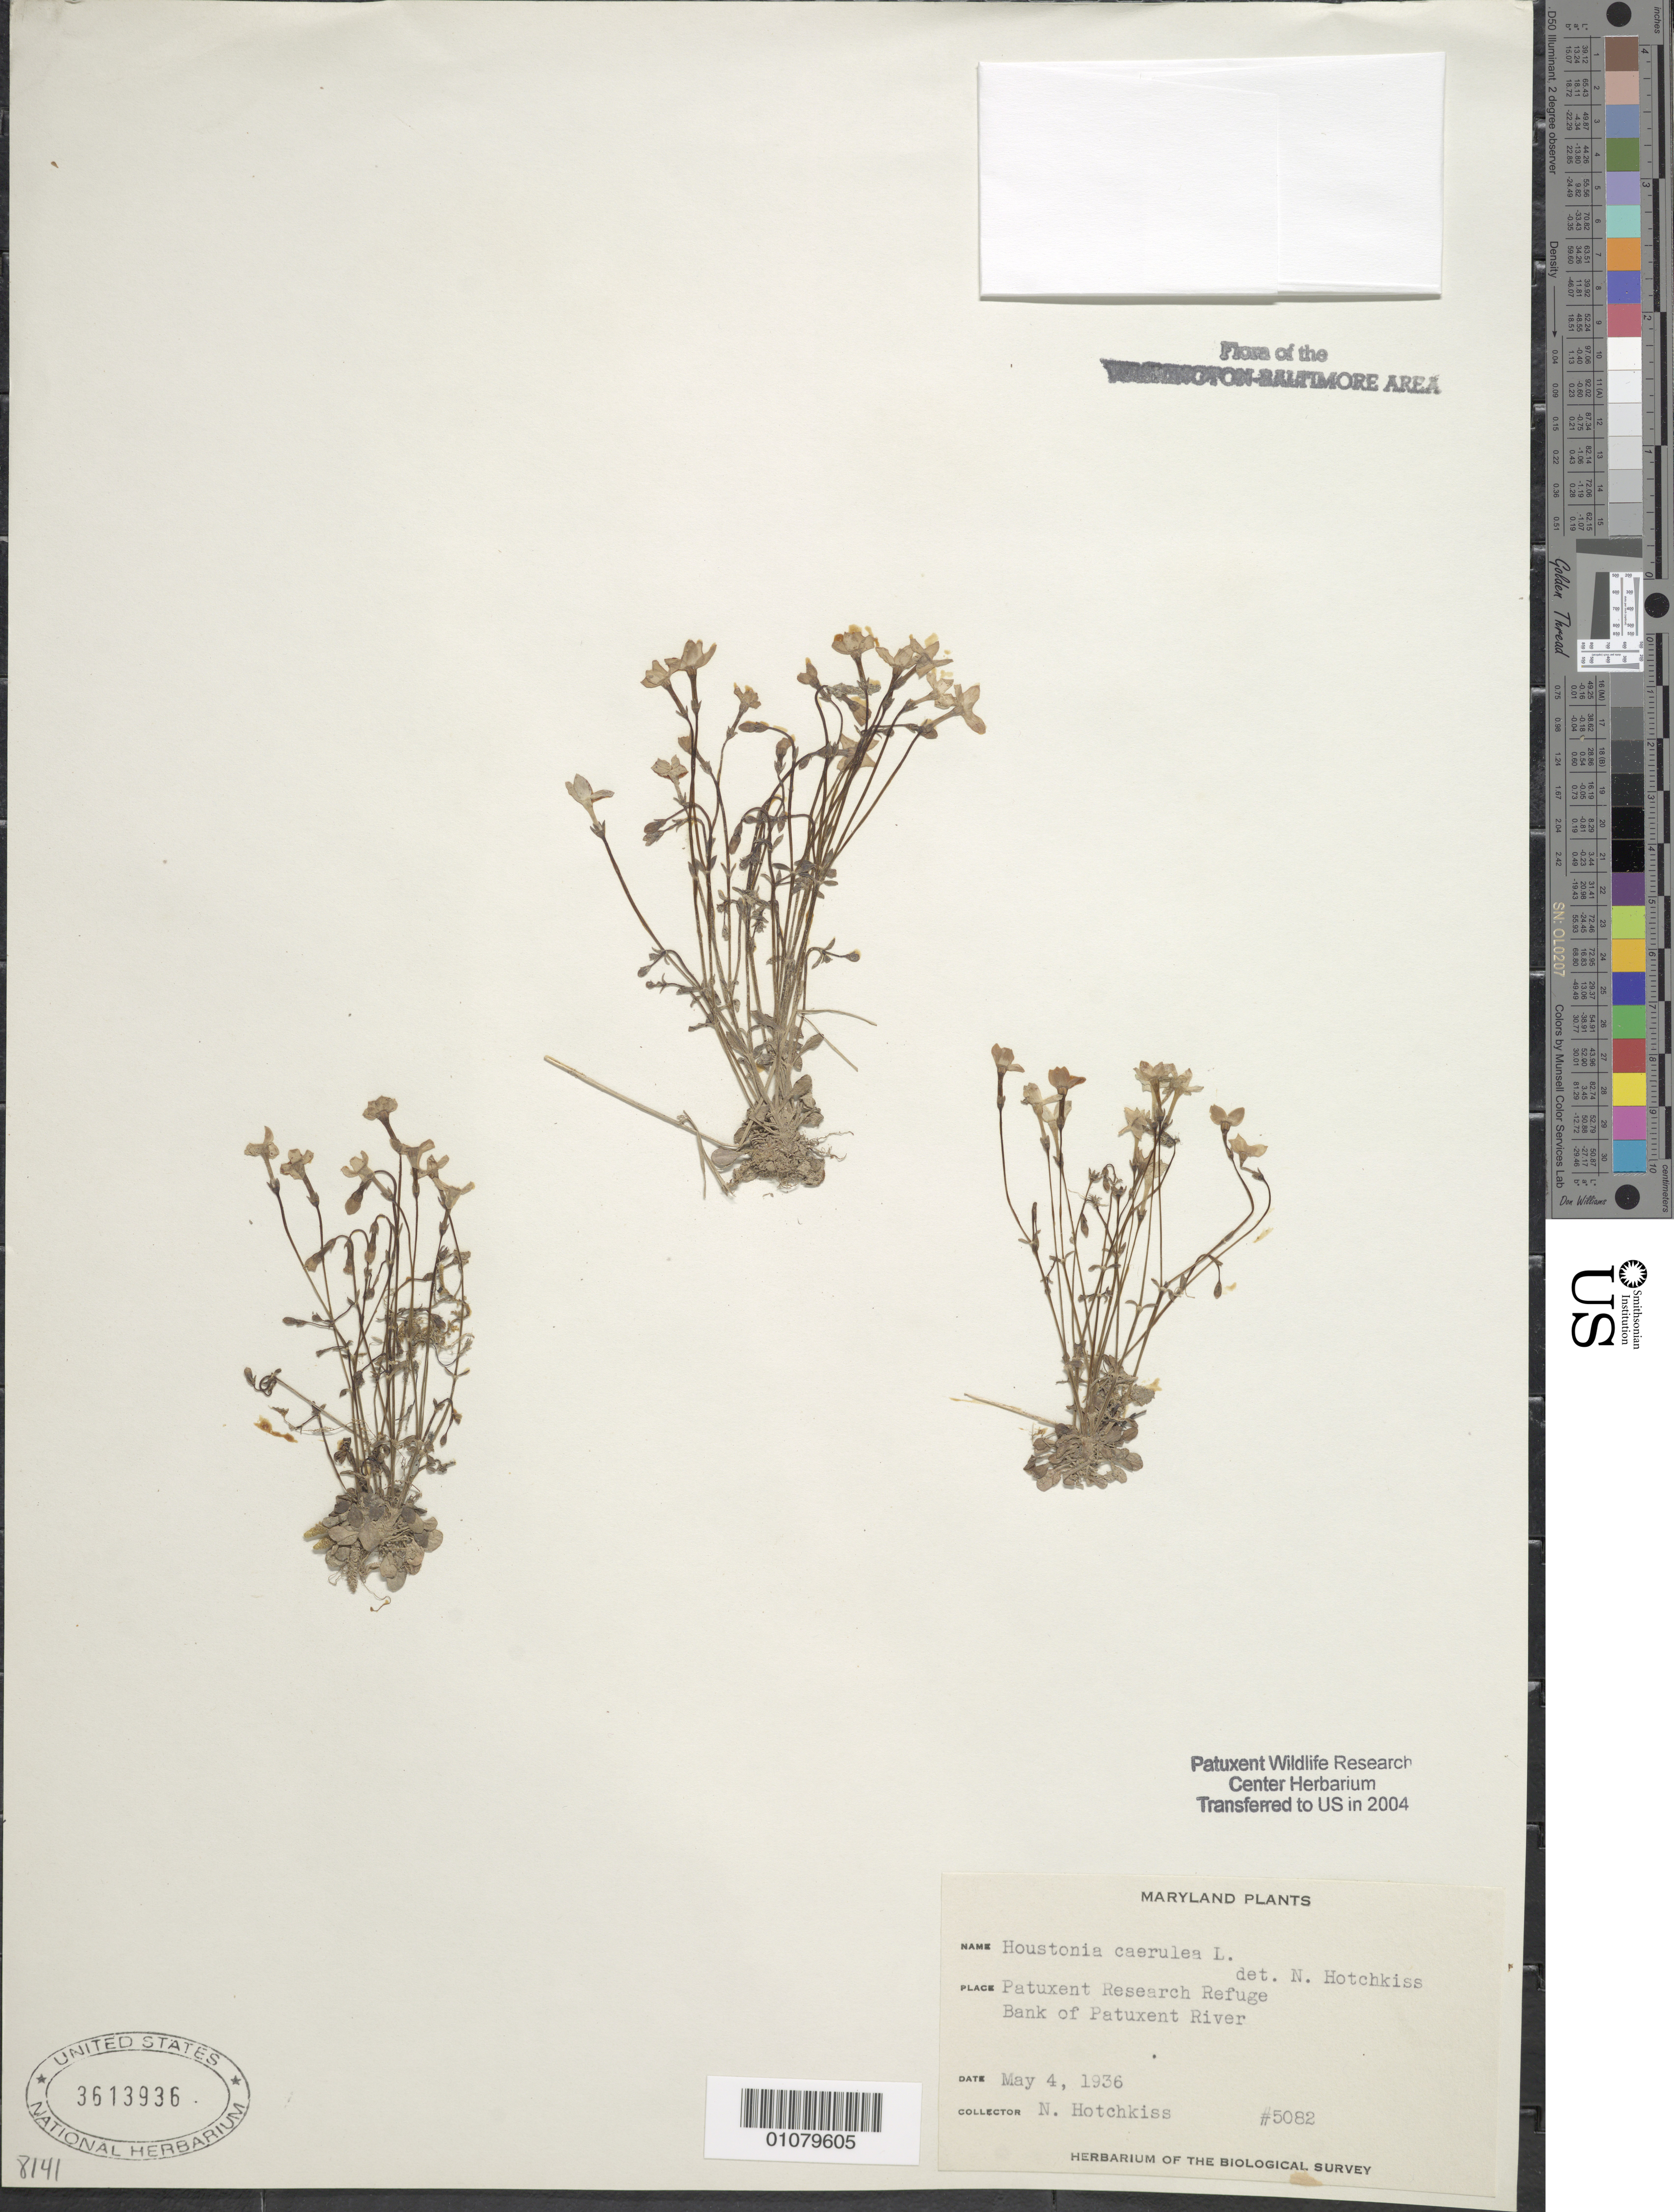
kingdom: Plantae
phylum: Tracheophyta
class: Magnoliopsida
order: Gentianales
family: Rubiaceae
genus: Houstonia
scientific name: Houstonia caerulea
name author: L.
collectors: N. Hotchkiss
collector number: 5082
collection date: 1936-05-04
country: United States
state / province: Maryland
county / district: Prince George's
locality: Patuxent Wildlife Refuge.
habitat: Bank of Patuxent River.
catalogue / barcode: US 3613936